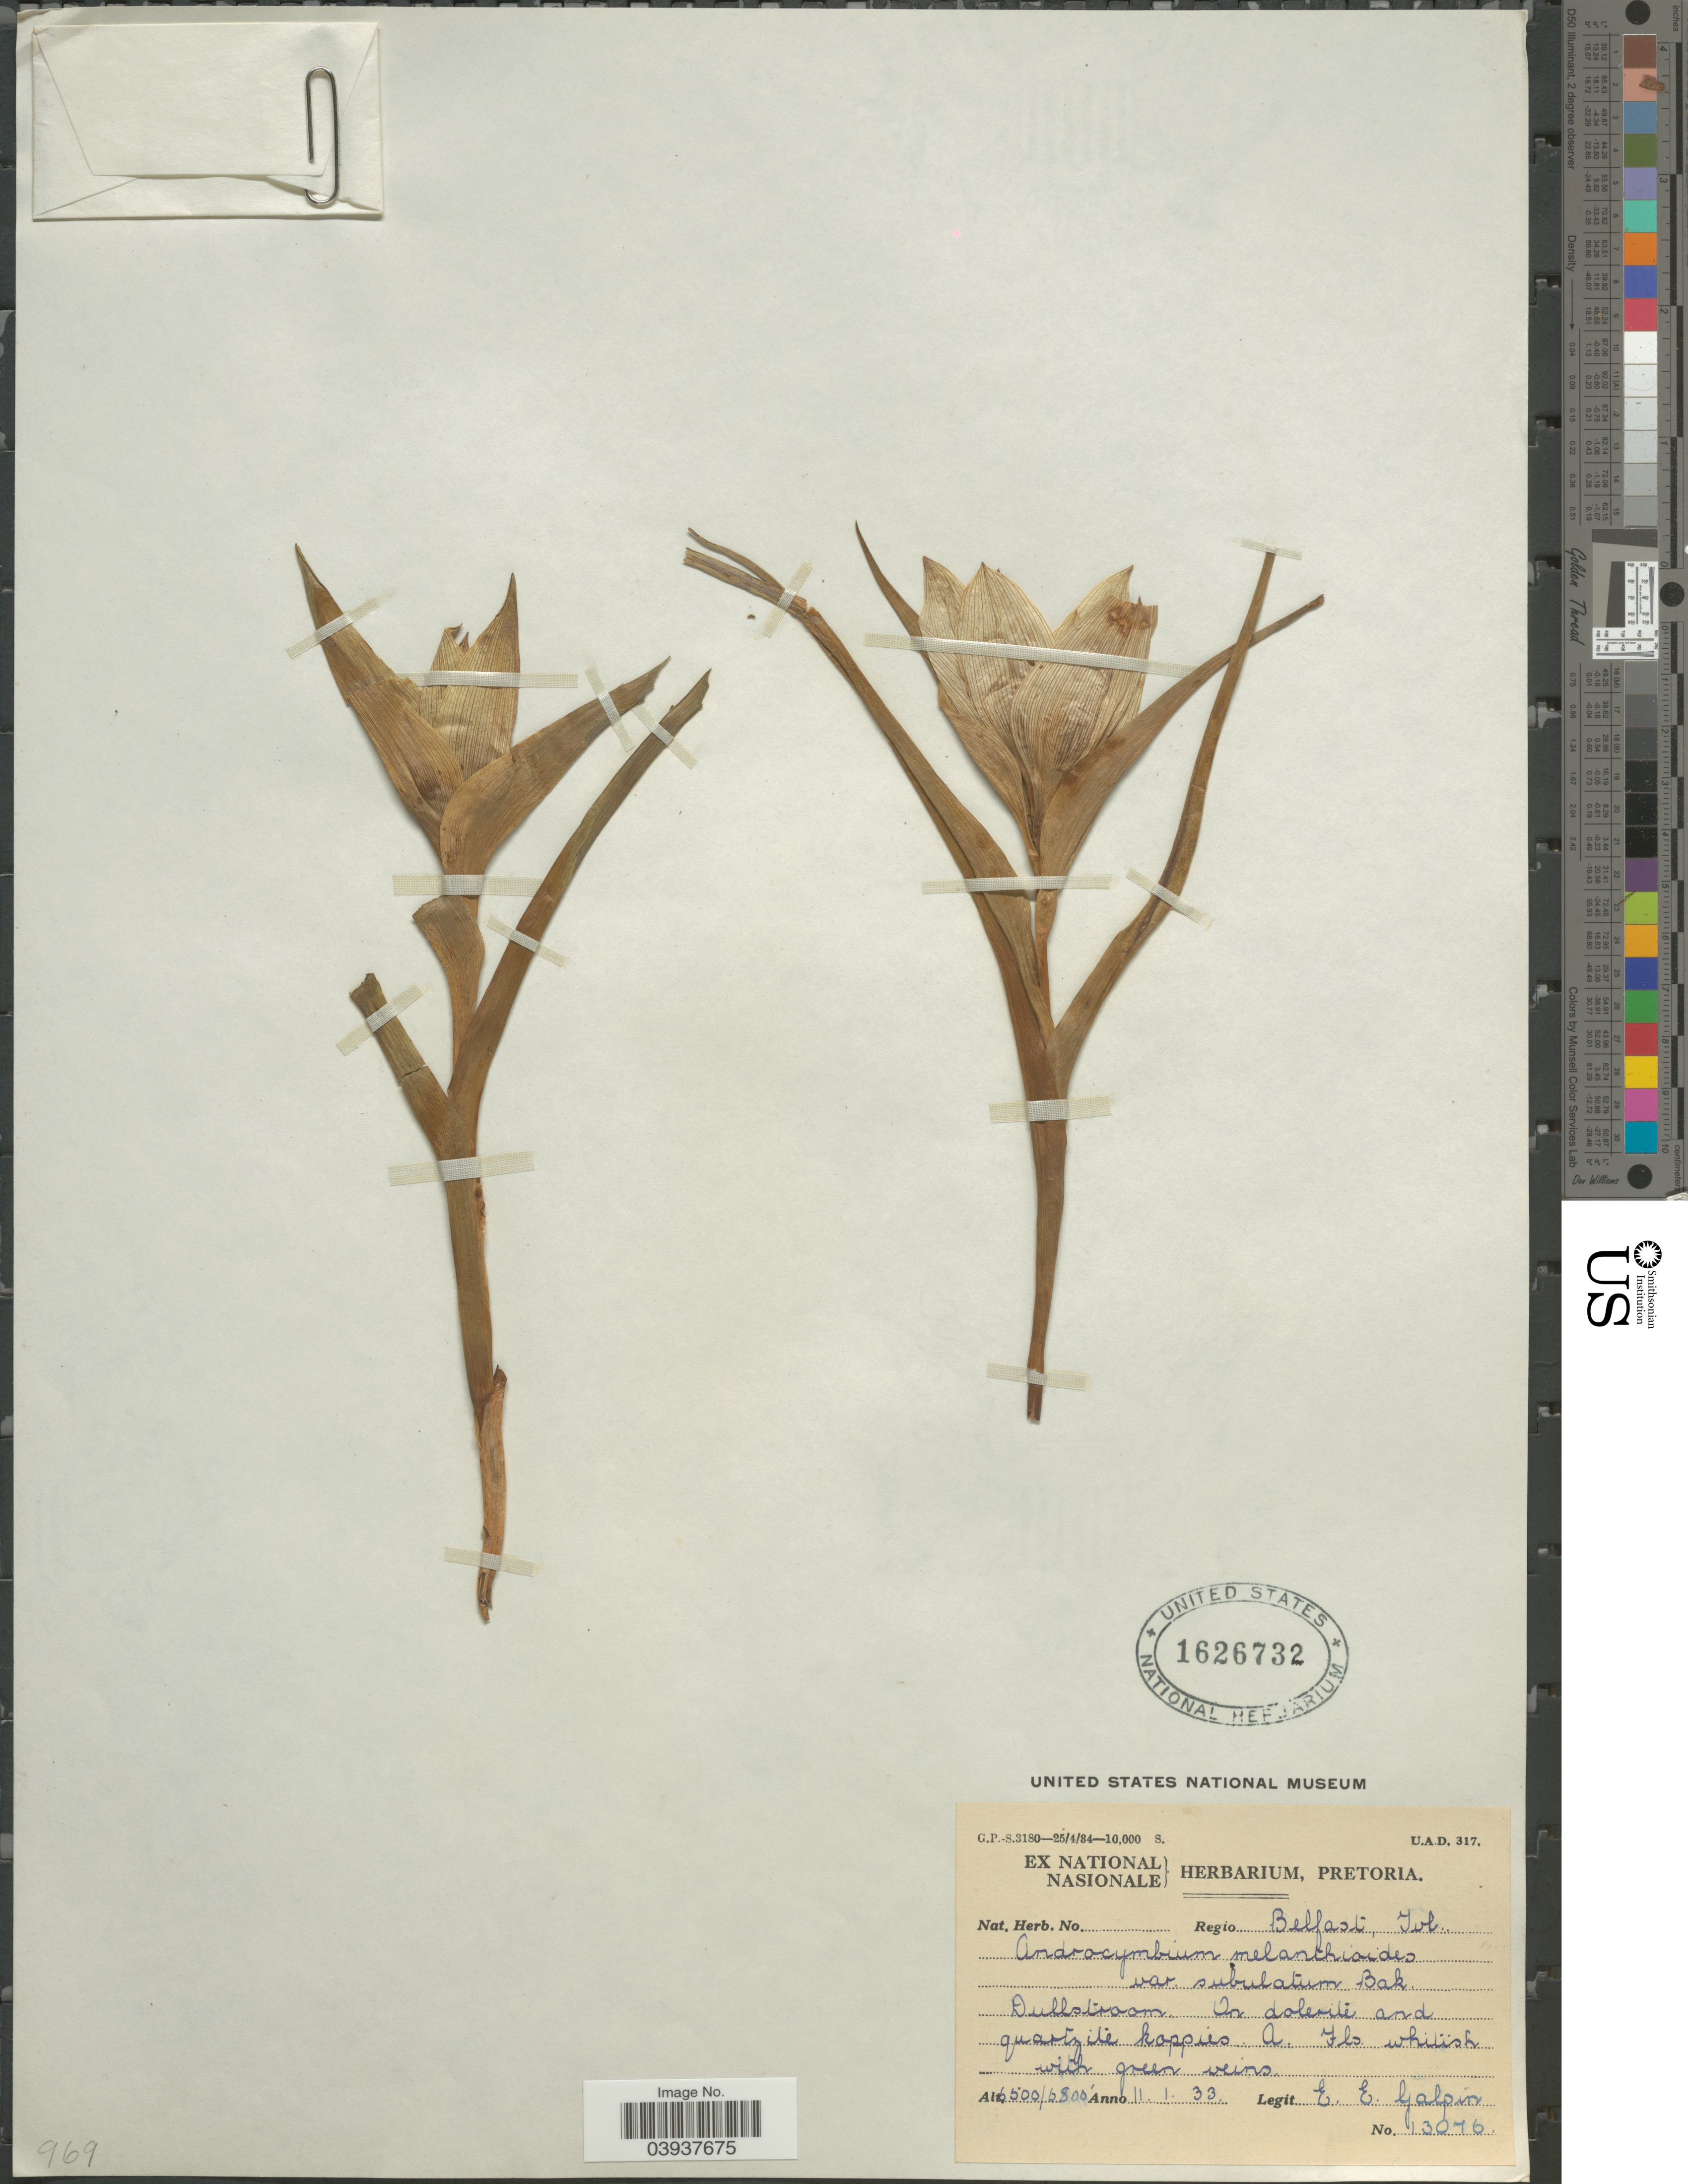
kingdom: Plantae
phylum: Tracheophyta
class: Liliopsida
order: Liliales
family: Colchicaceae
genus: Androcymbium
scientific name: Androcymbium melanthioides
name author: Willd.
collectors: E. Galpin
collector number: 13076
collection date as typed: Transcribed d/m/y: 11/1/33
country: South Africa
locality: Regio Belfast, Tvl. Dullstroom.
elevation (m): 1981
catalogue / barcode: US 1626732